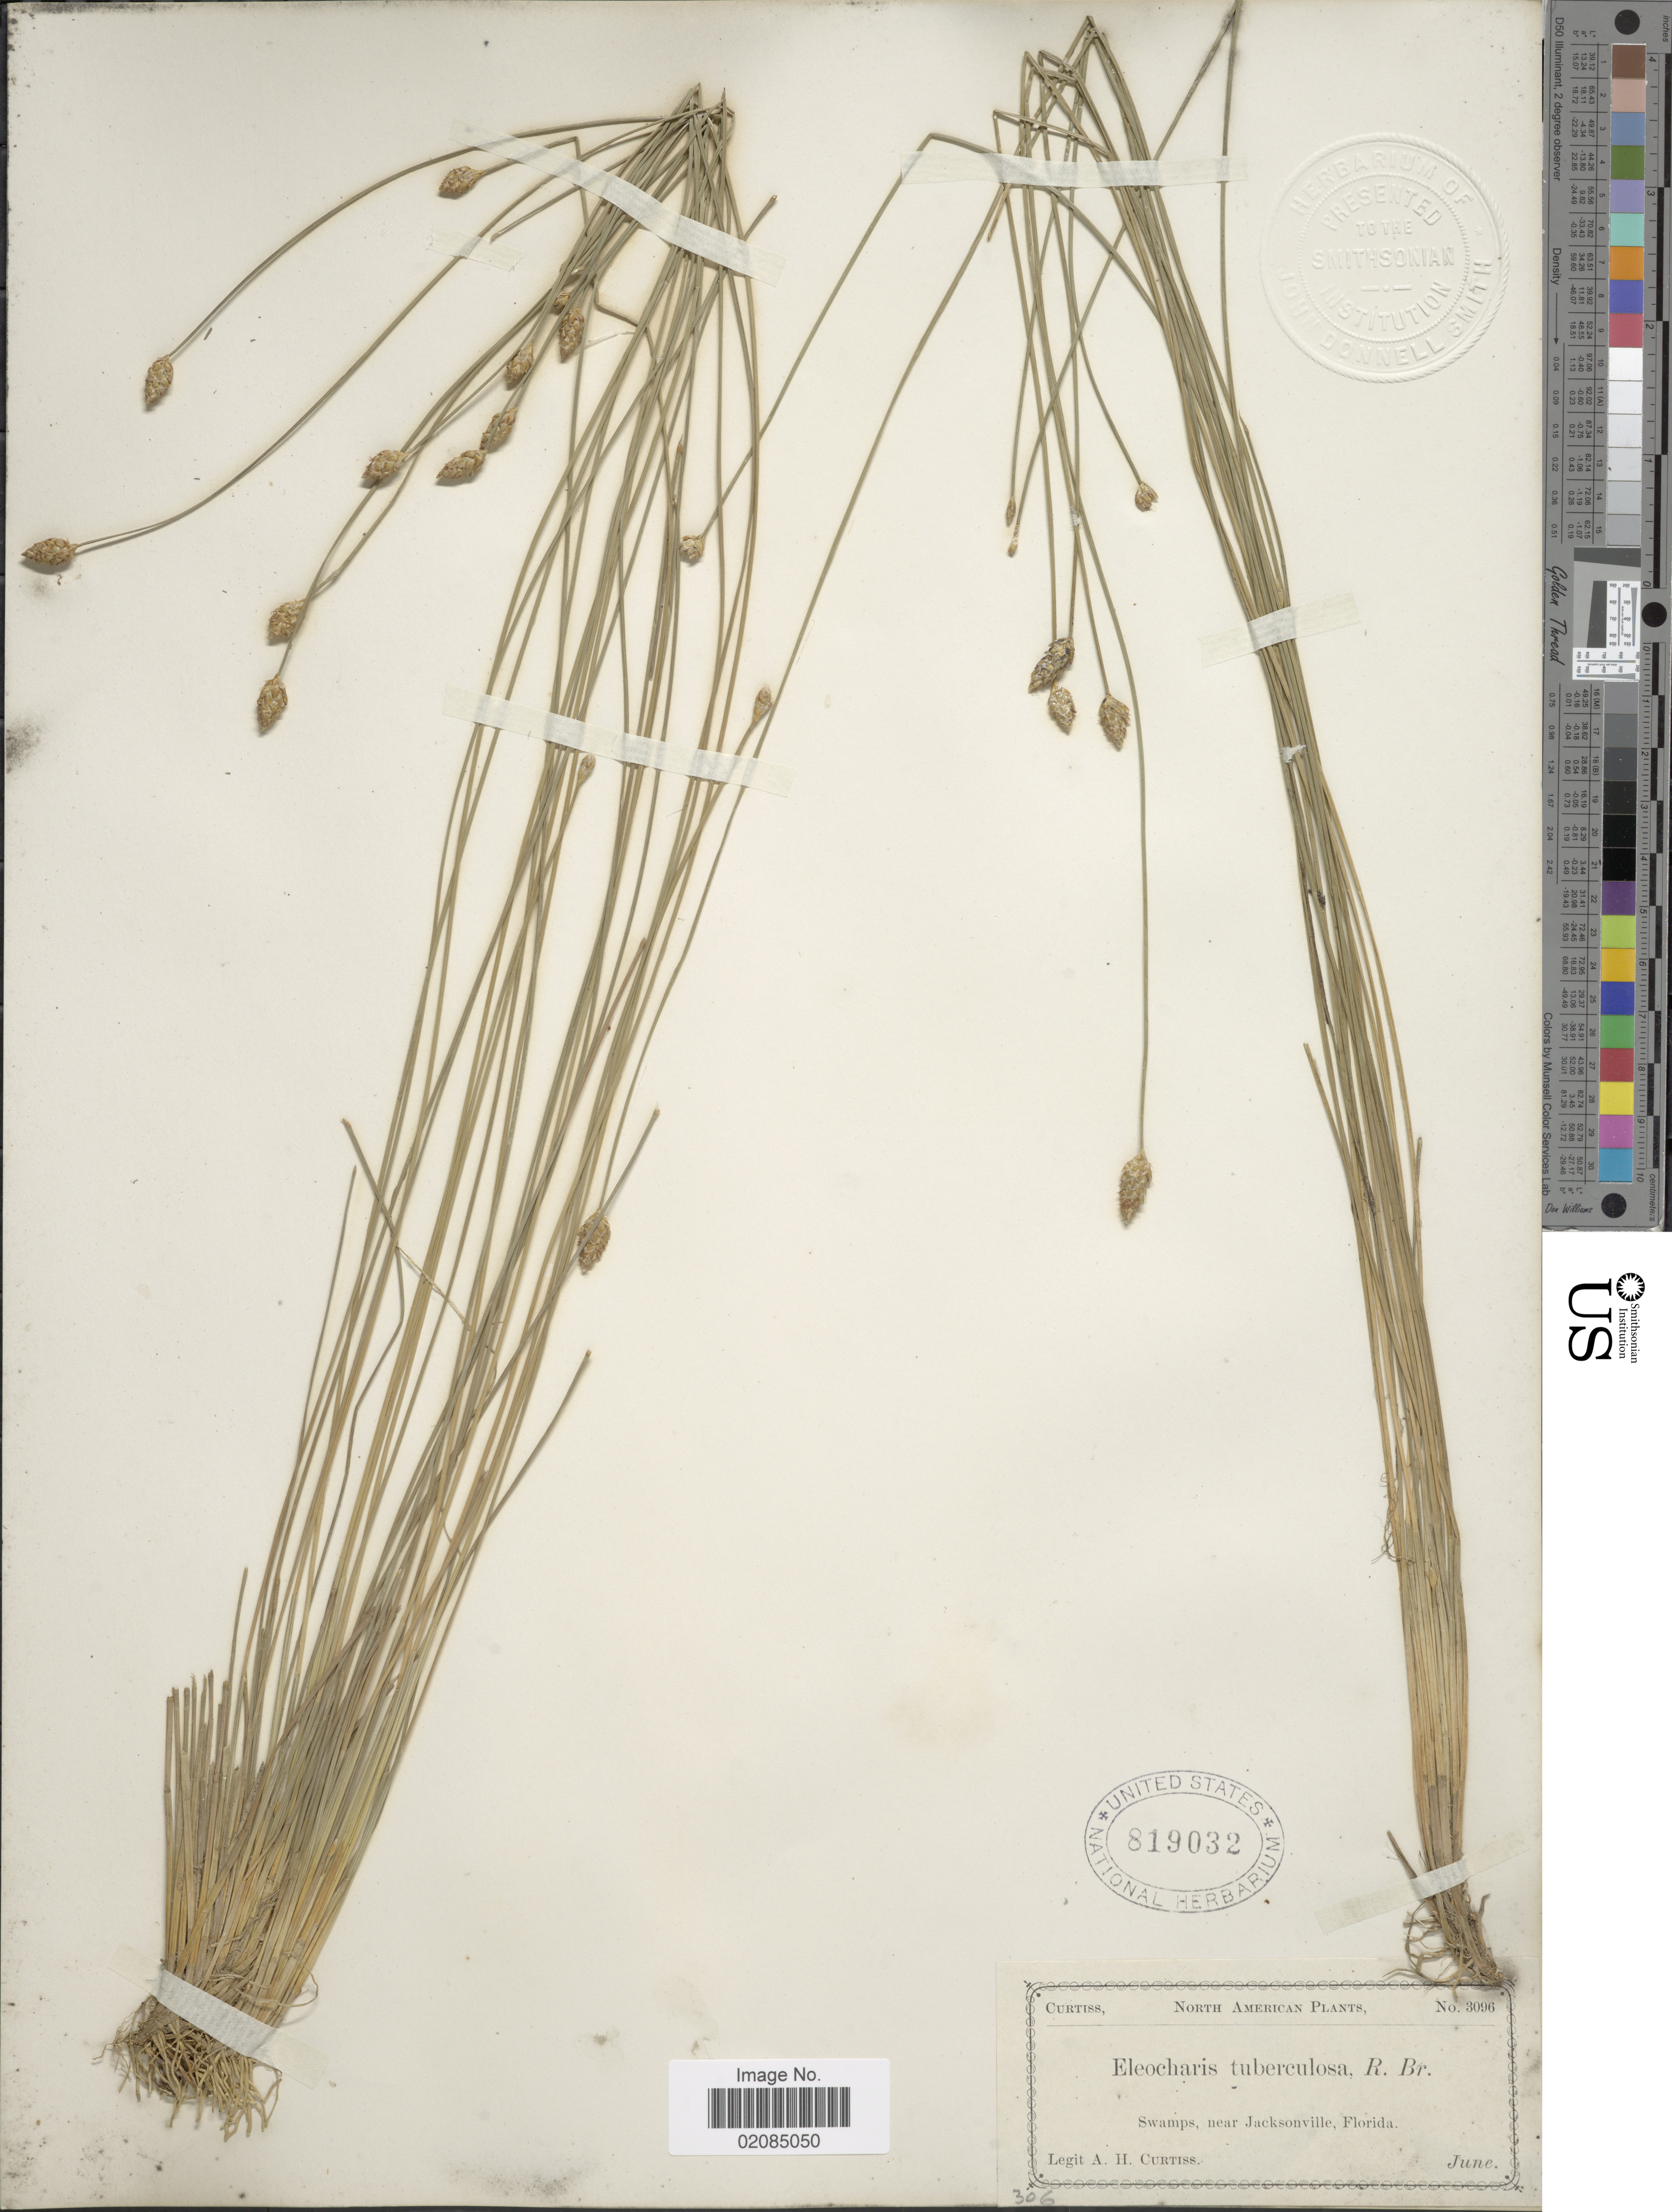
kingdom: Plantae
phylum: Tracheophyta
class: Liliopsida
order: Poales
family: Cyperaceae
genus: Eleocharis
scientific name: Eleocharis tuberculosa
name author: (Michx.) Roem. & Schult.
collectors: A. H. Curtiss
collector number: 3096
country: United States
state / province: Florida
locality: Swamps, near Jacksonville.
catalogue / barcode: US 819032